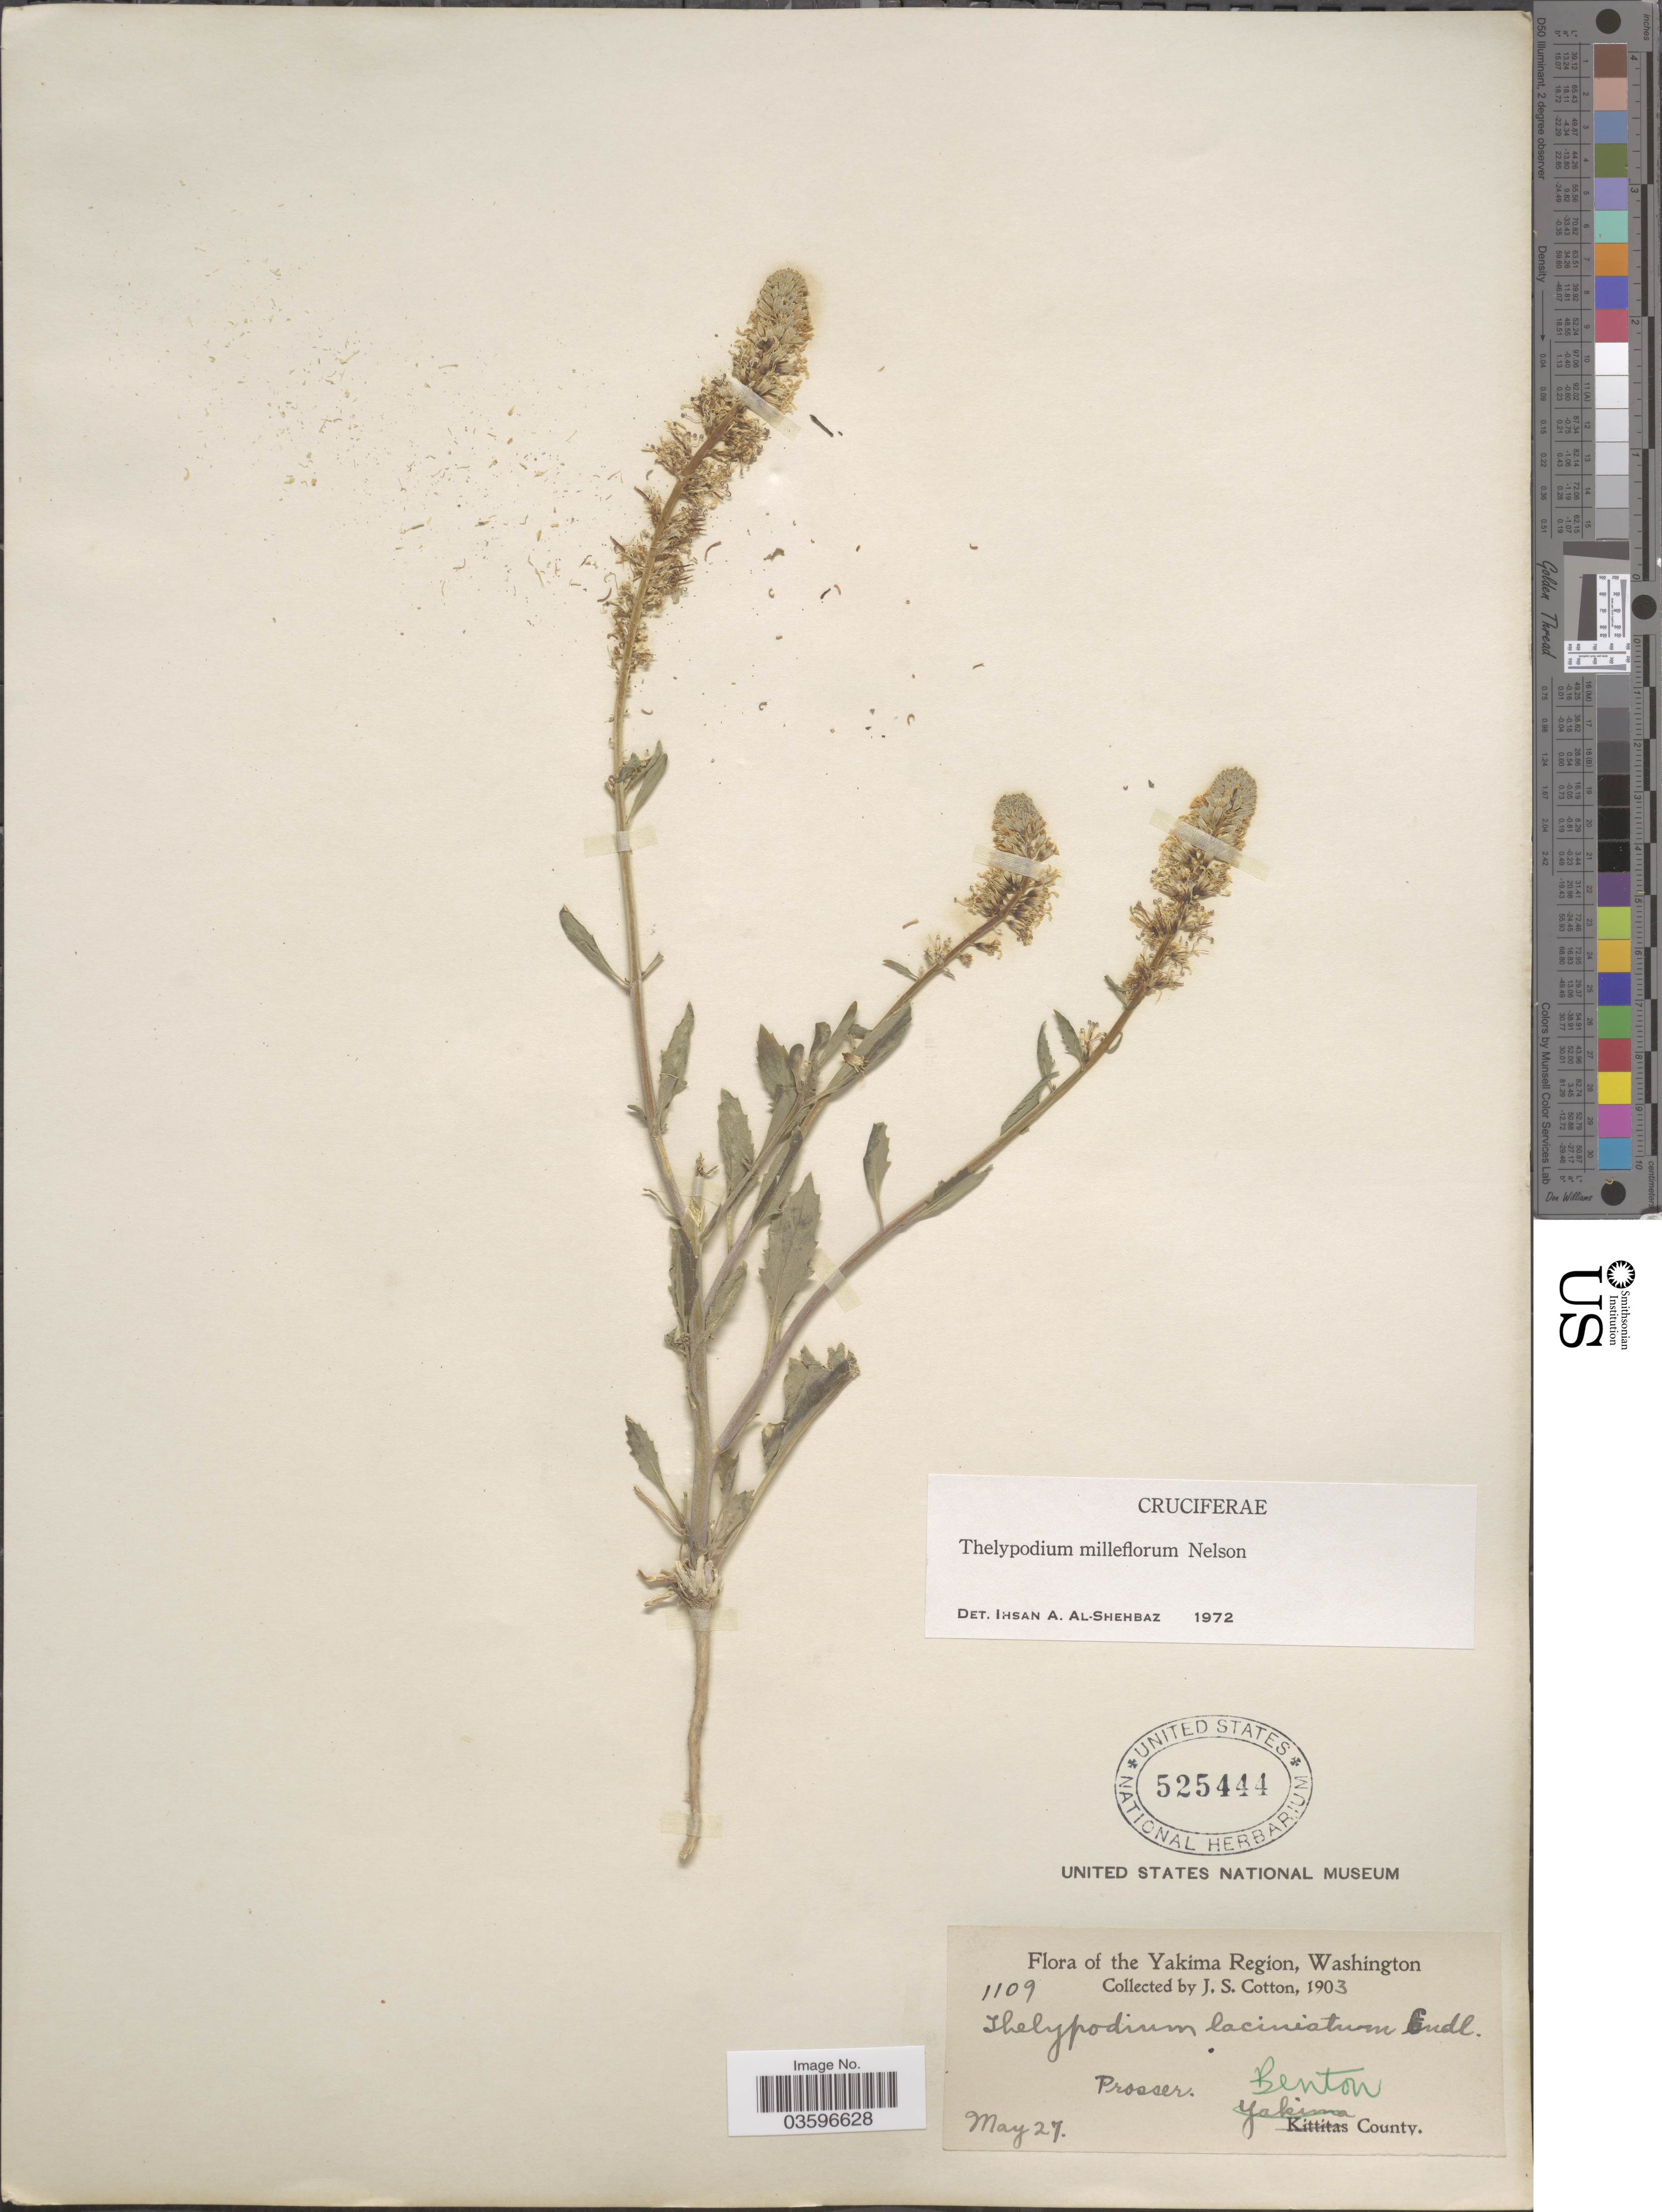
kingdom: Plantae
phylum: Tracheophyta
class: Magnoliopsida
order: Brassicales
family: Brassicaceae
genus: Thelypodium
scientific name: Thelypodium milleflorum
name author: A. Nelson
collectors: J. S. Cotton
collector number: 1109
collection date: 1903-05-27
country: United States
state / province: Washington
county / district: Benton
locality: The Yakima Region. Prosser. Benton County.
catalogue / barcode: US 525444